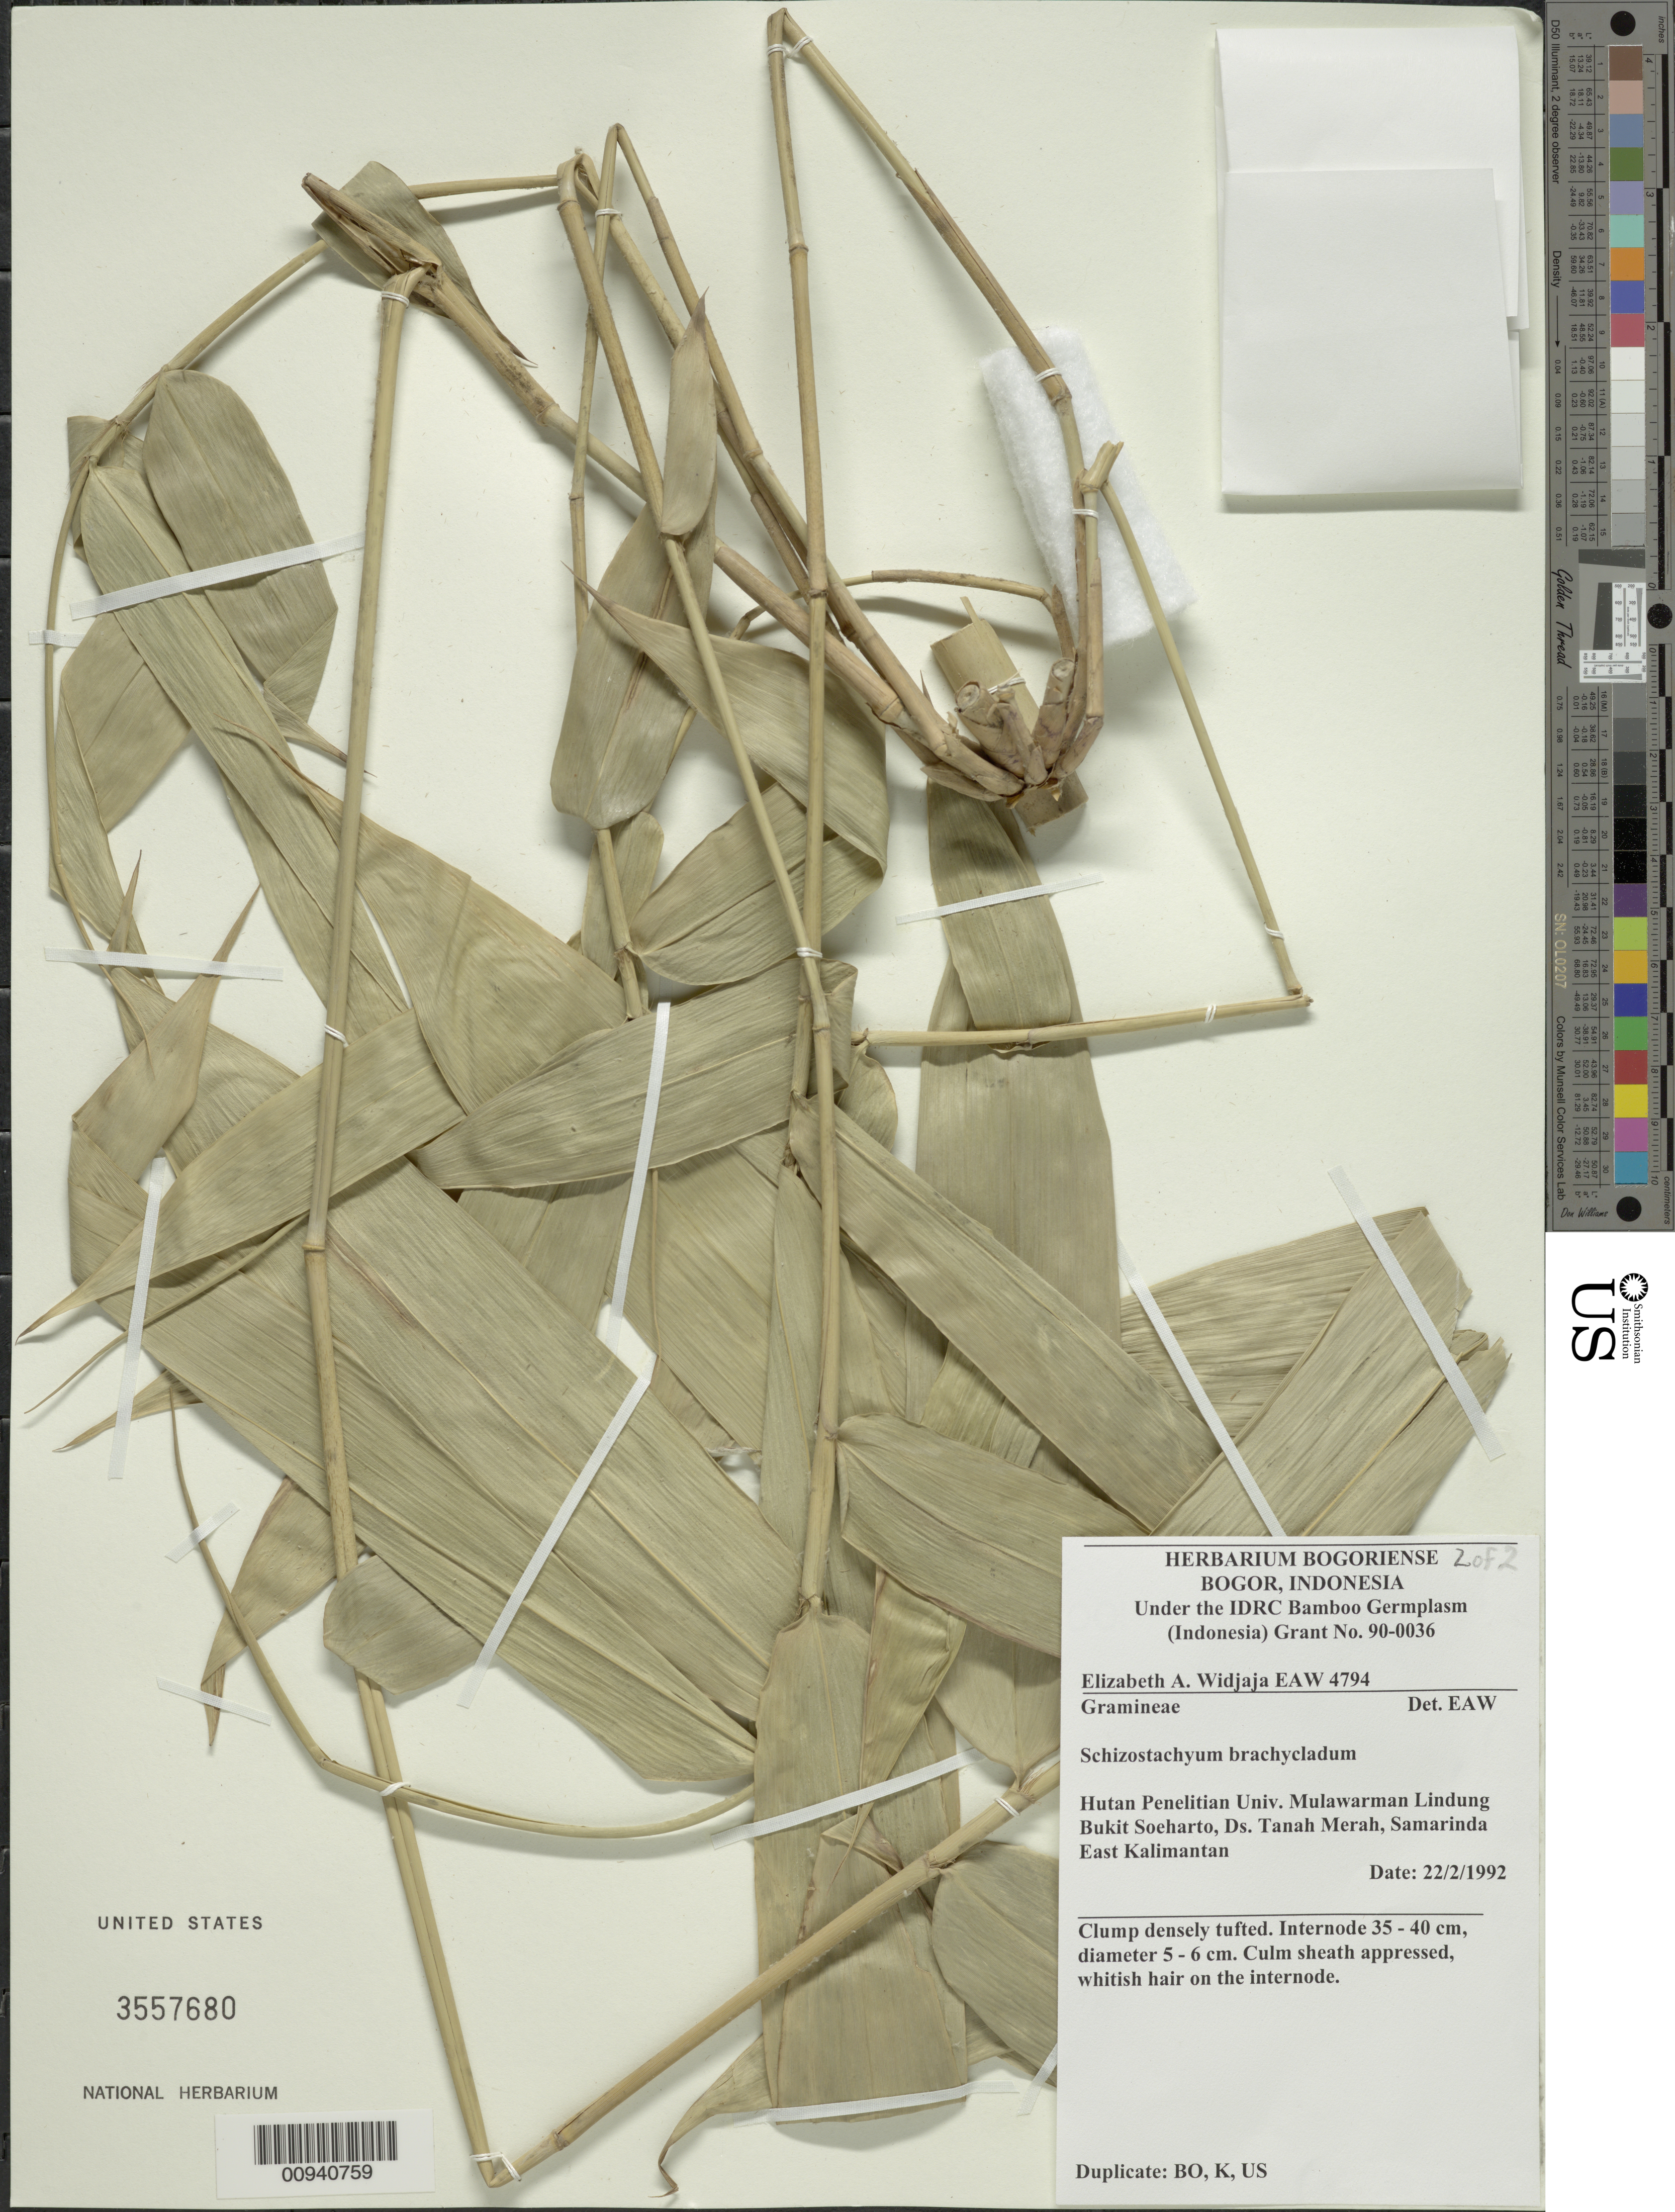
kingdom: Plantae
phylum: Tracheophyta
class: Liliopsida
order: Poales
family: Poaceae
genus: Schizostachyum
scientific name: Schizostachyum brachycladum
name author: (Kurz ex Munro) Kurz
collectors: E. A. Widjaja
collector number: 4794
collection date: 1992-02-22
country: Indonesia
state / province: Kalimantan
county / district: Kalimantan Timur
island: Borneo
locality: Hutan Penelitan, Univ. Mulawarman Lindung, Bukit Soeharto, Ds. Tanah Merah, Samarinda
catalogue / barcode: US 3557680